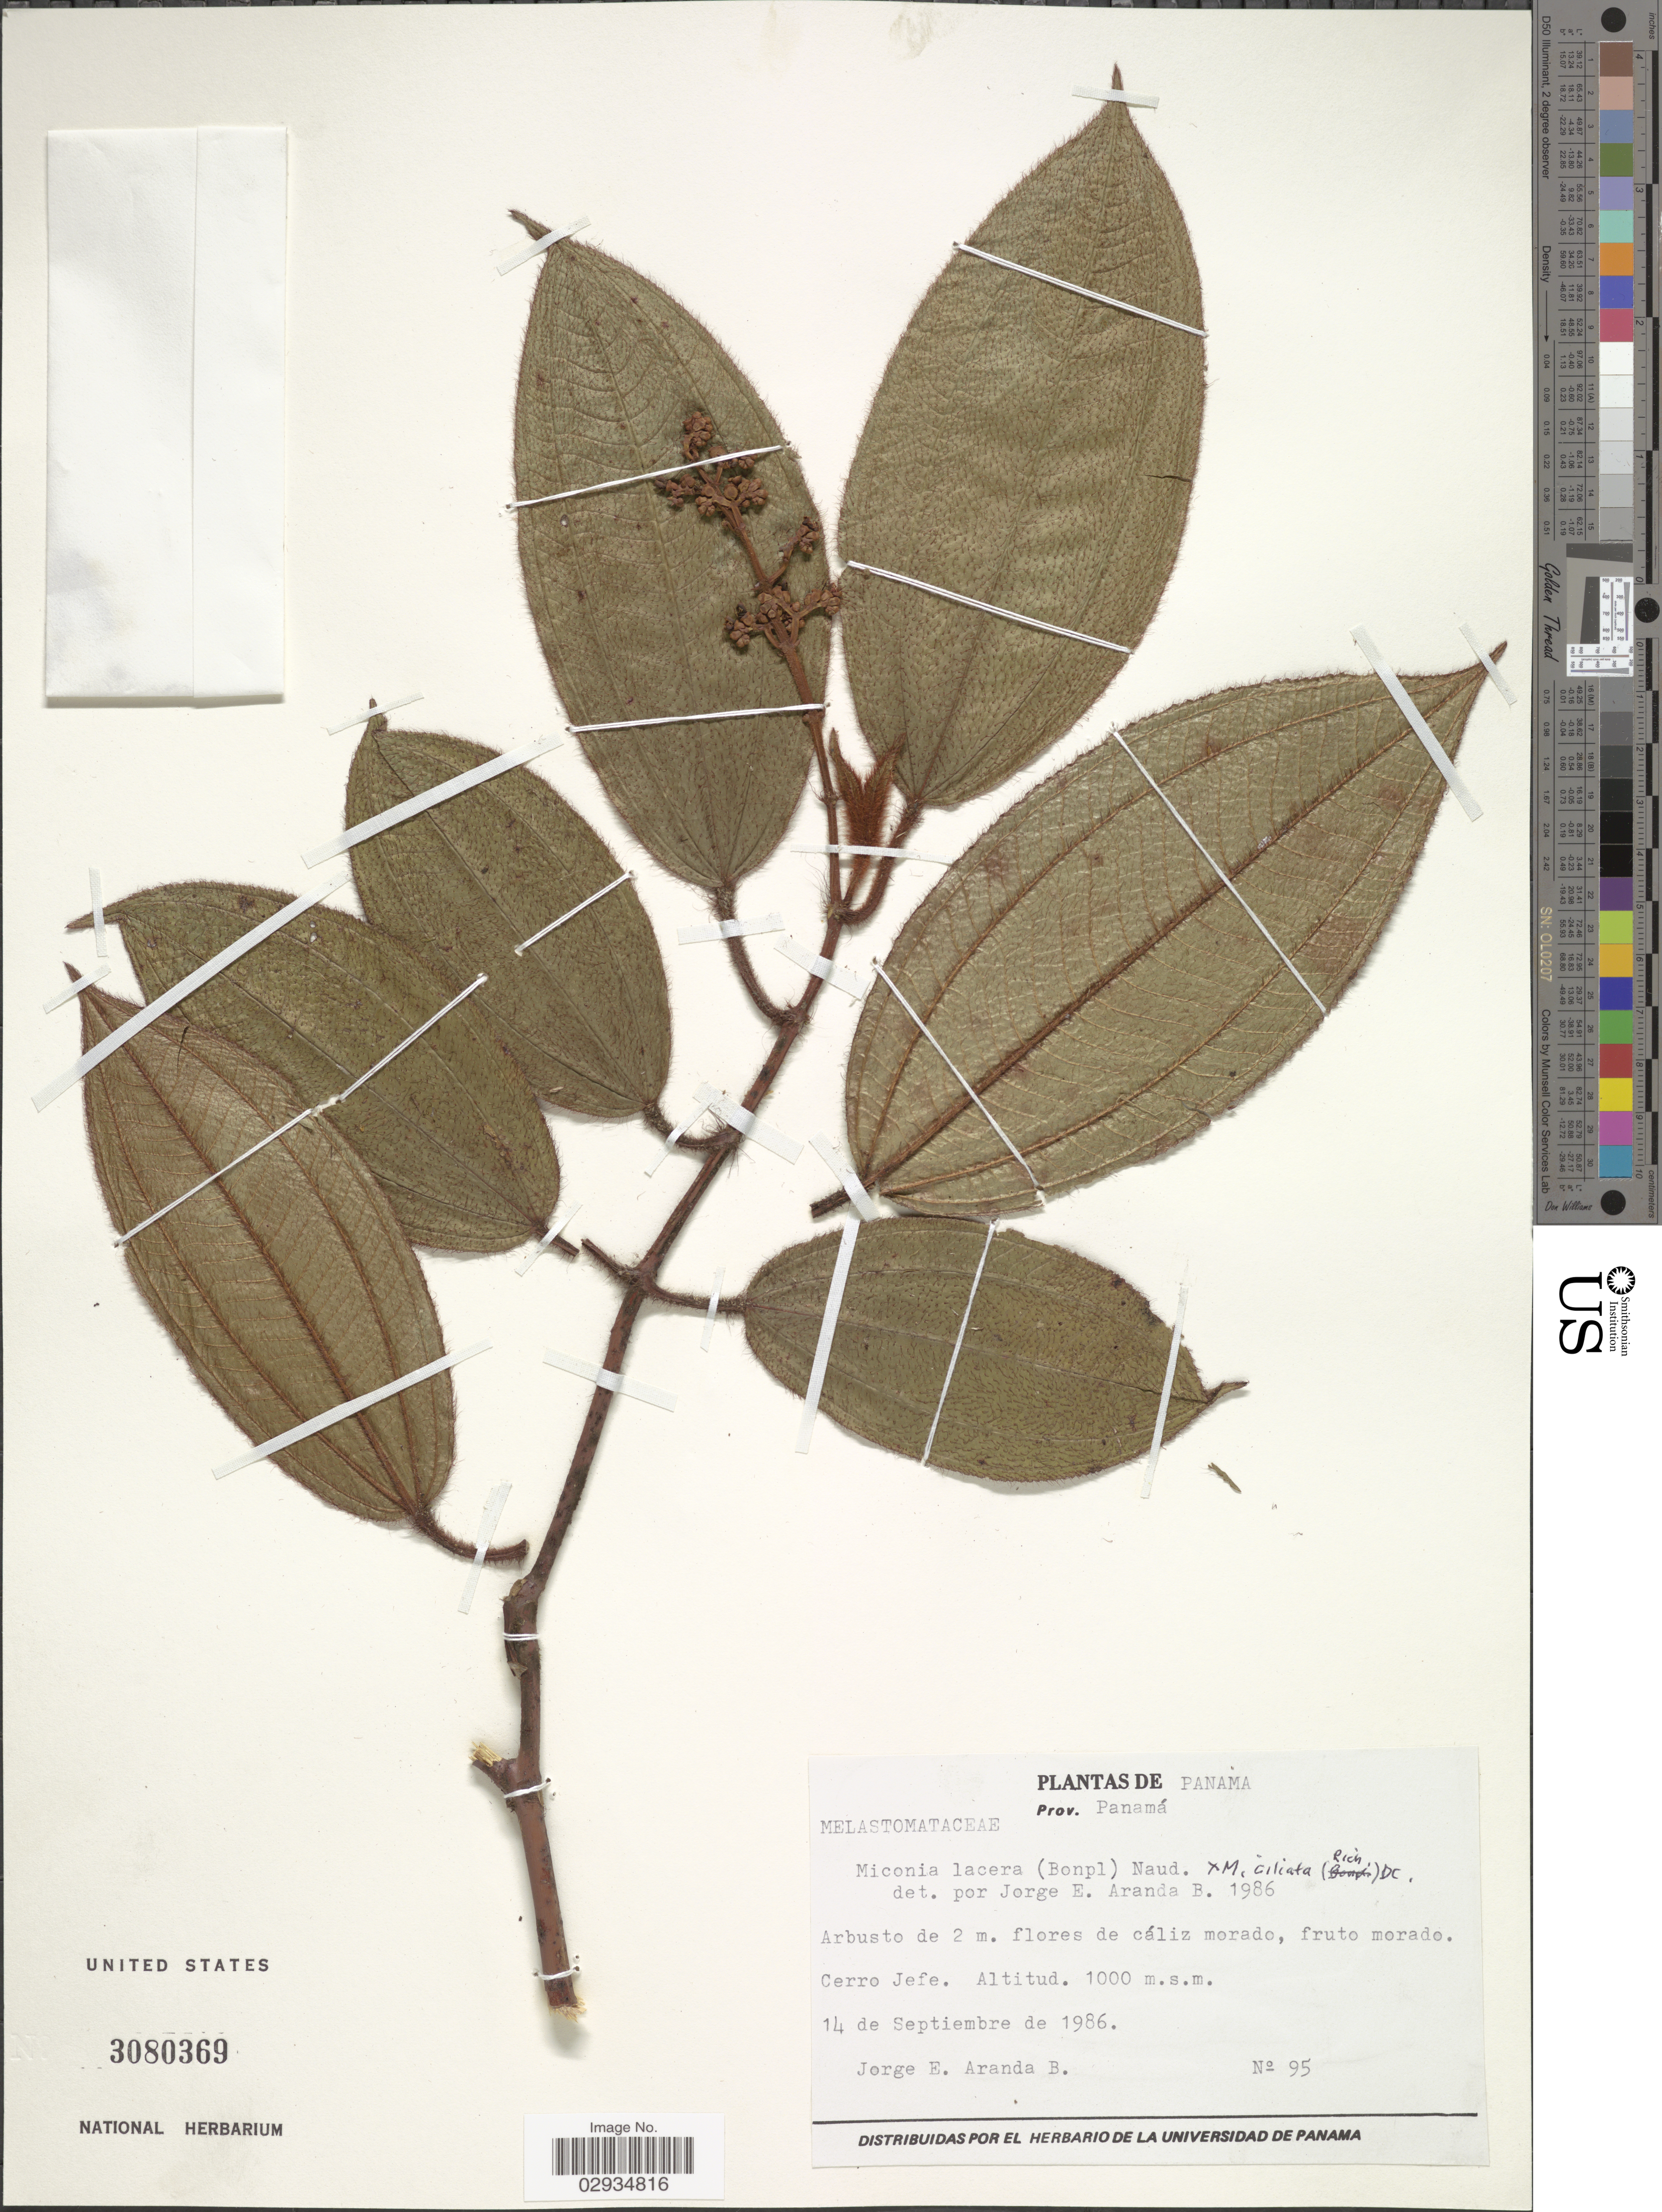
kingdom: Plantae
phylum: Tracheophyta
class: Magnoliopsida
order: Myrtales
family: Melastomataceae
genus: Miconia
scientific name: Miconia lacera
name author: (Bonpl.) Naudin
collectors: J. Aranda B.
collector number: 95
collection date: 1986-09-14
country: Panama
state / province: Panamá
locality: Cerro Jefe.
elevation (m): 1000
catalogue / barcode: US 3080369